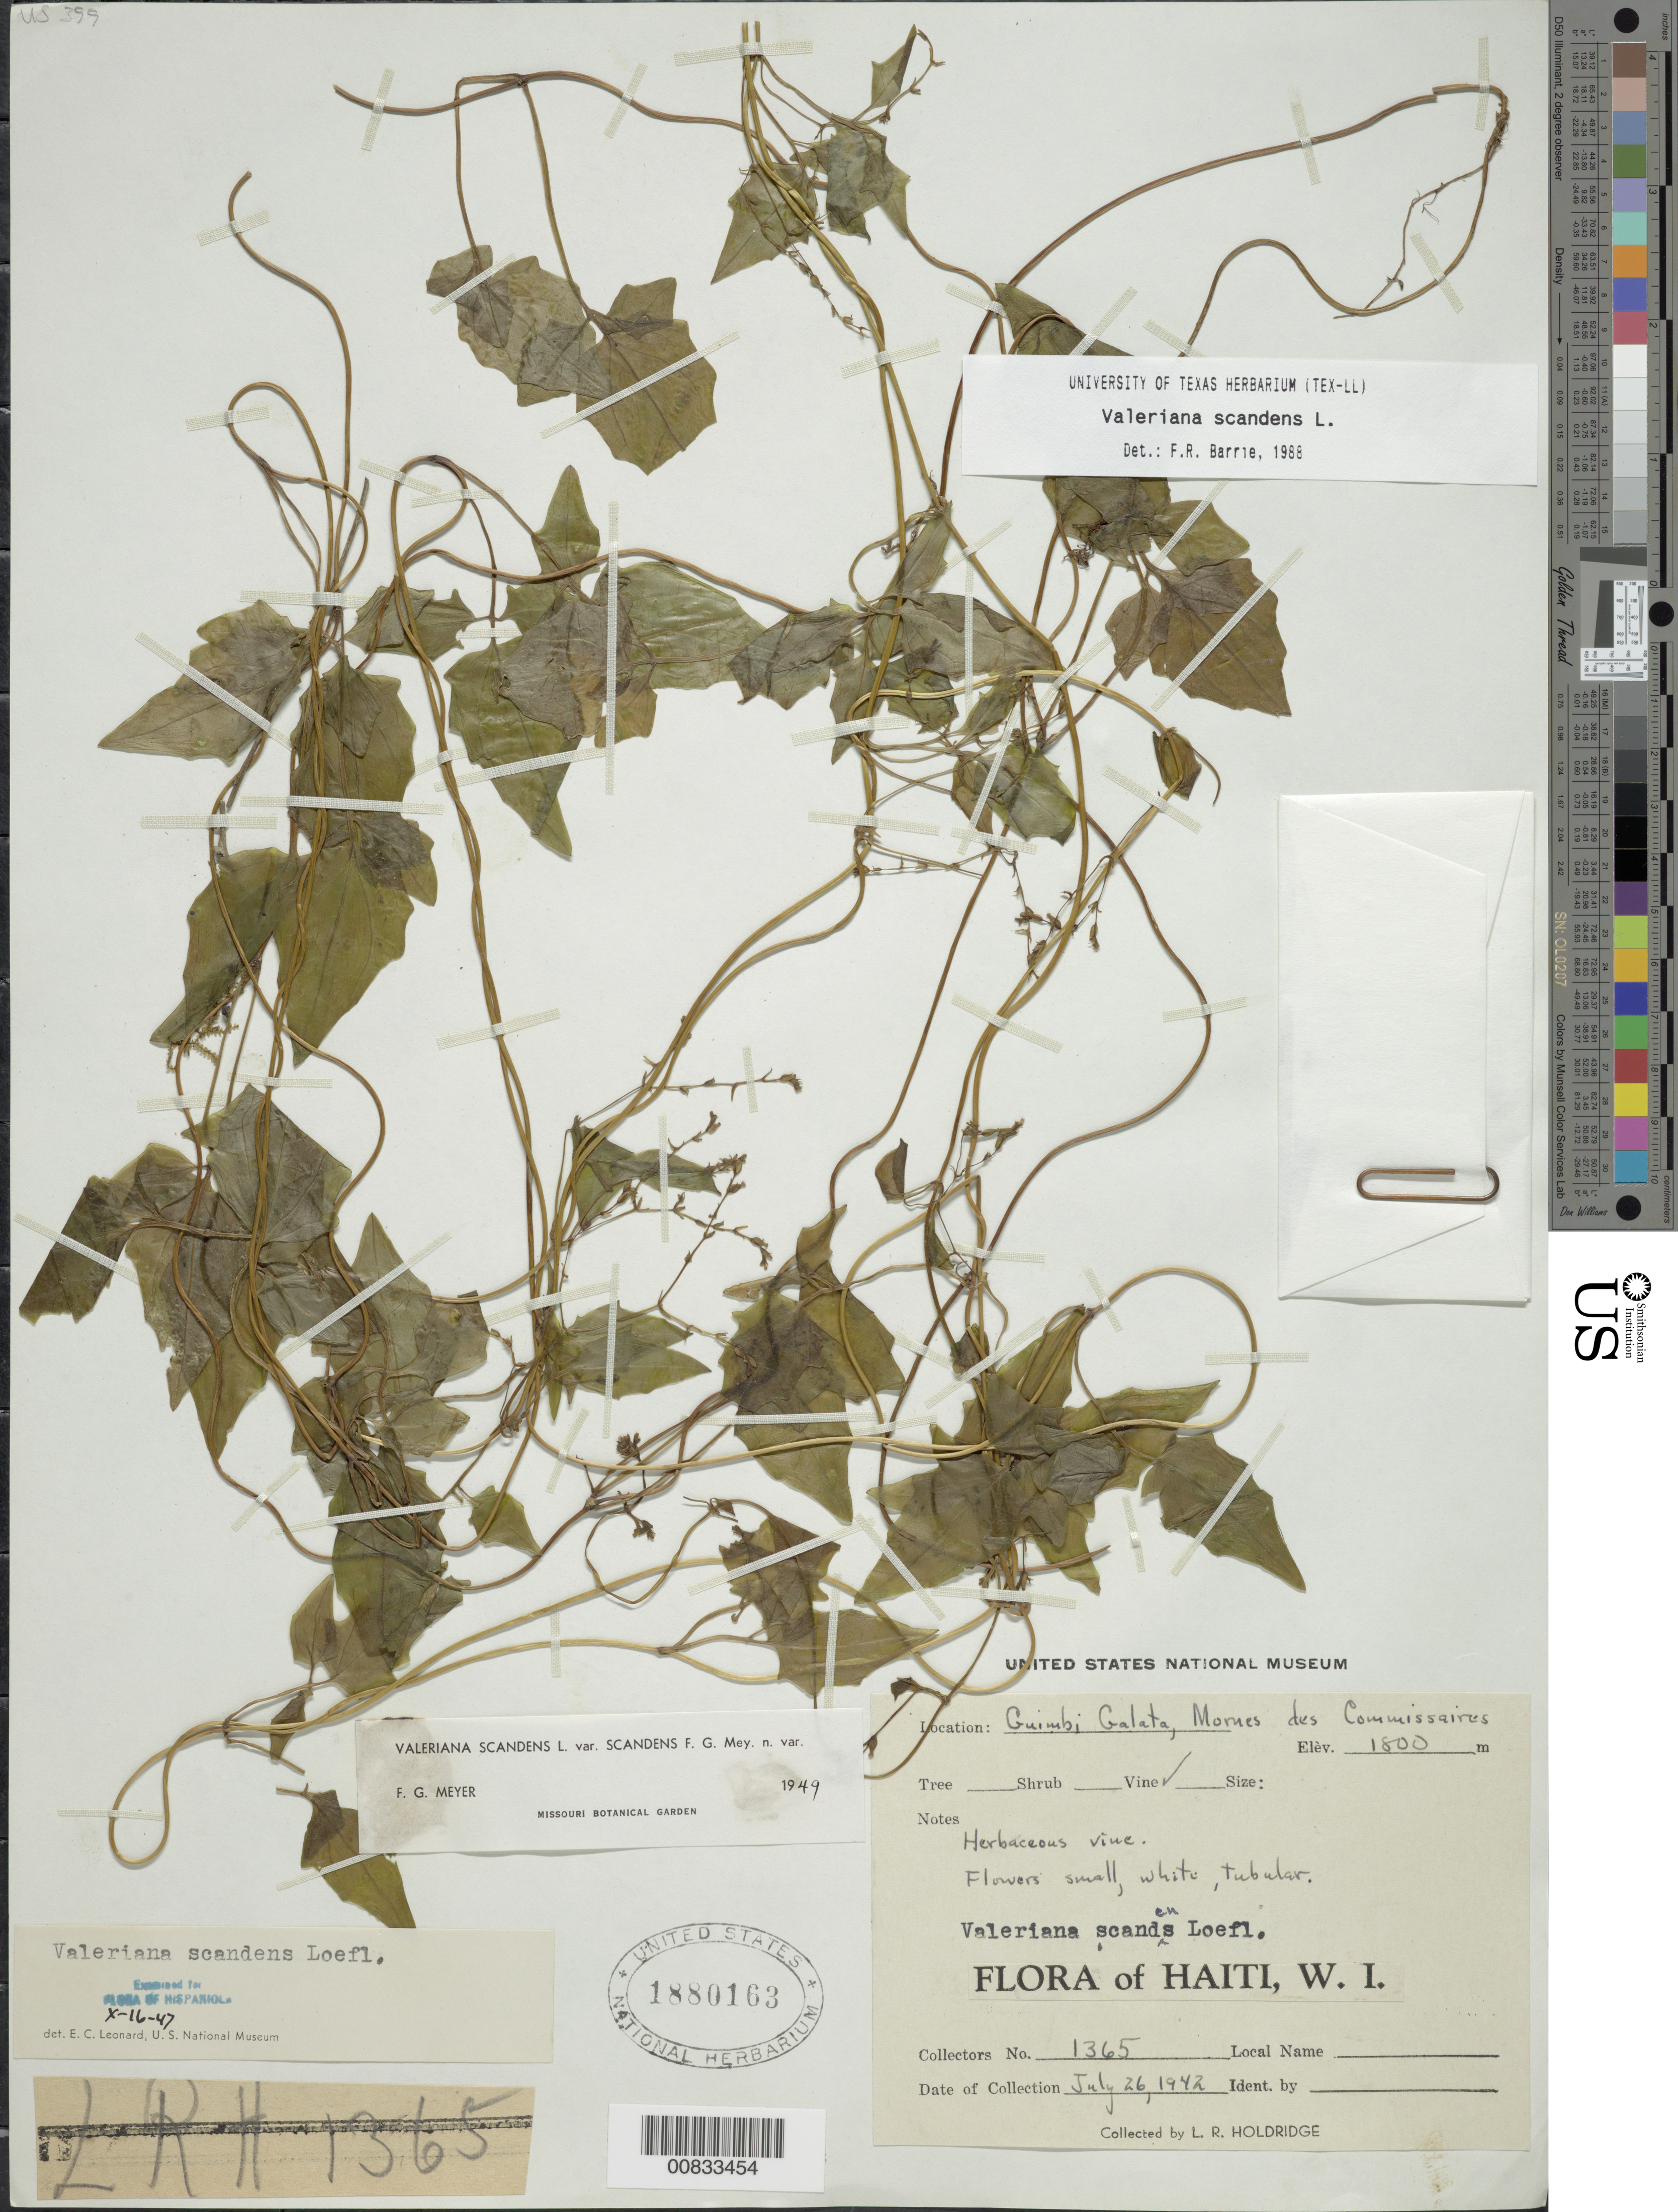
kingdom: Plantae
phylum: Tracheophyta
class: Magnoliopsida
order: Dipsacales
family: Caprifoliaceae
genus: Valeriana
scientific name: Valeriana domingensis x V. scandens L.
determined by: Barrie, F. R.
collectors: L. Holdridge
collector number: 1365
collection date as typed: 26 Jul 1942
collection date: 1942-07-26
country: Haiti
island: Hispaniola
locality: Guimbi Galata, Mornes des Commissaires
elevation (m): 1800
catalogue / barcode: US 1880163